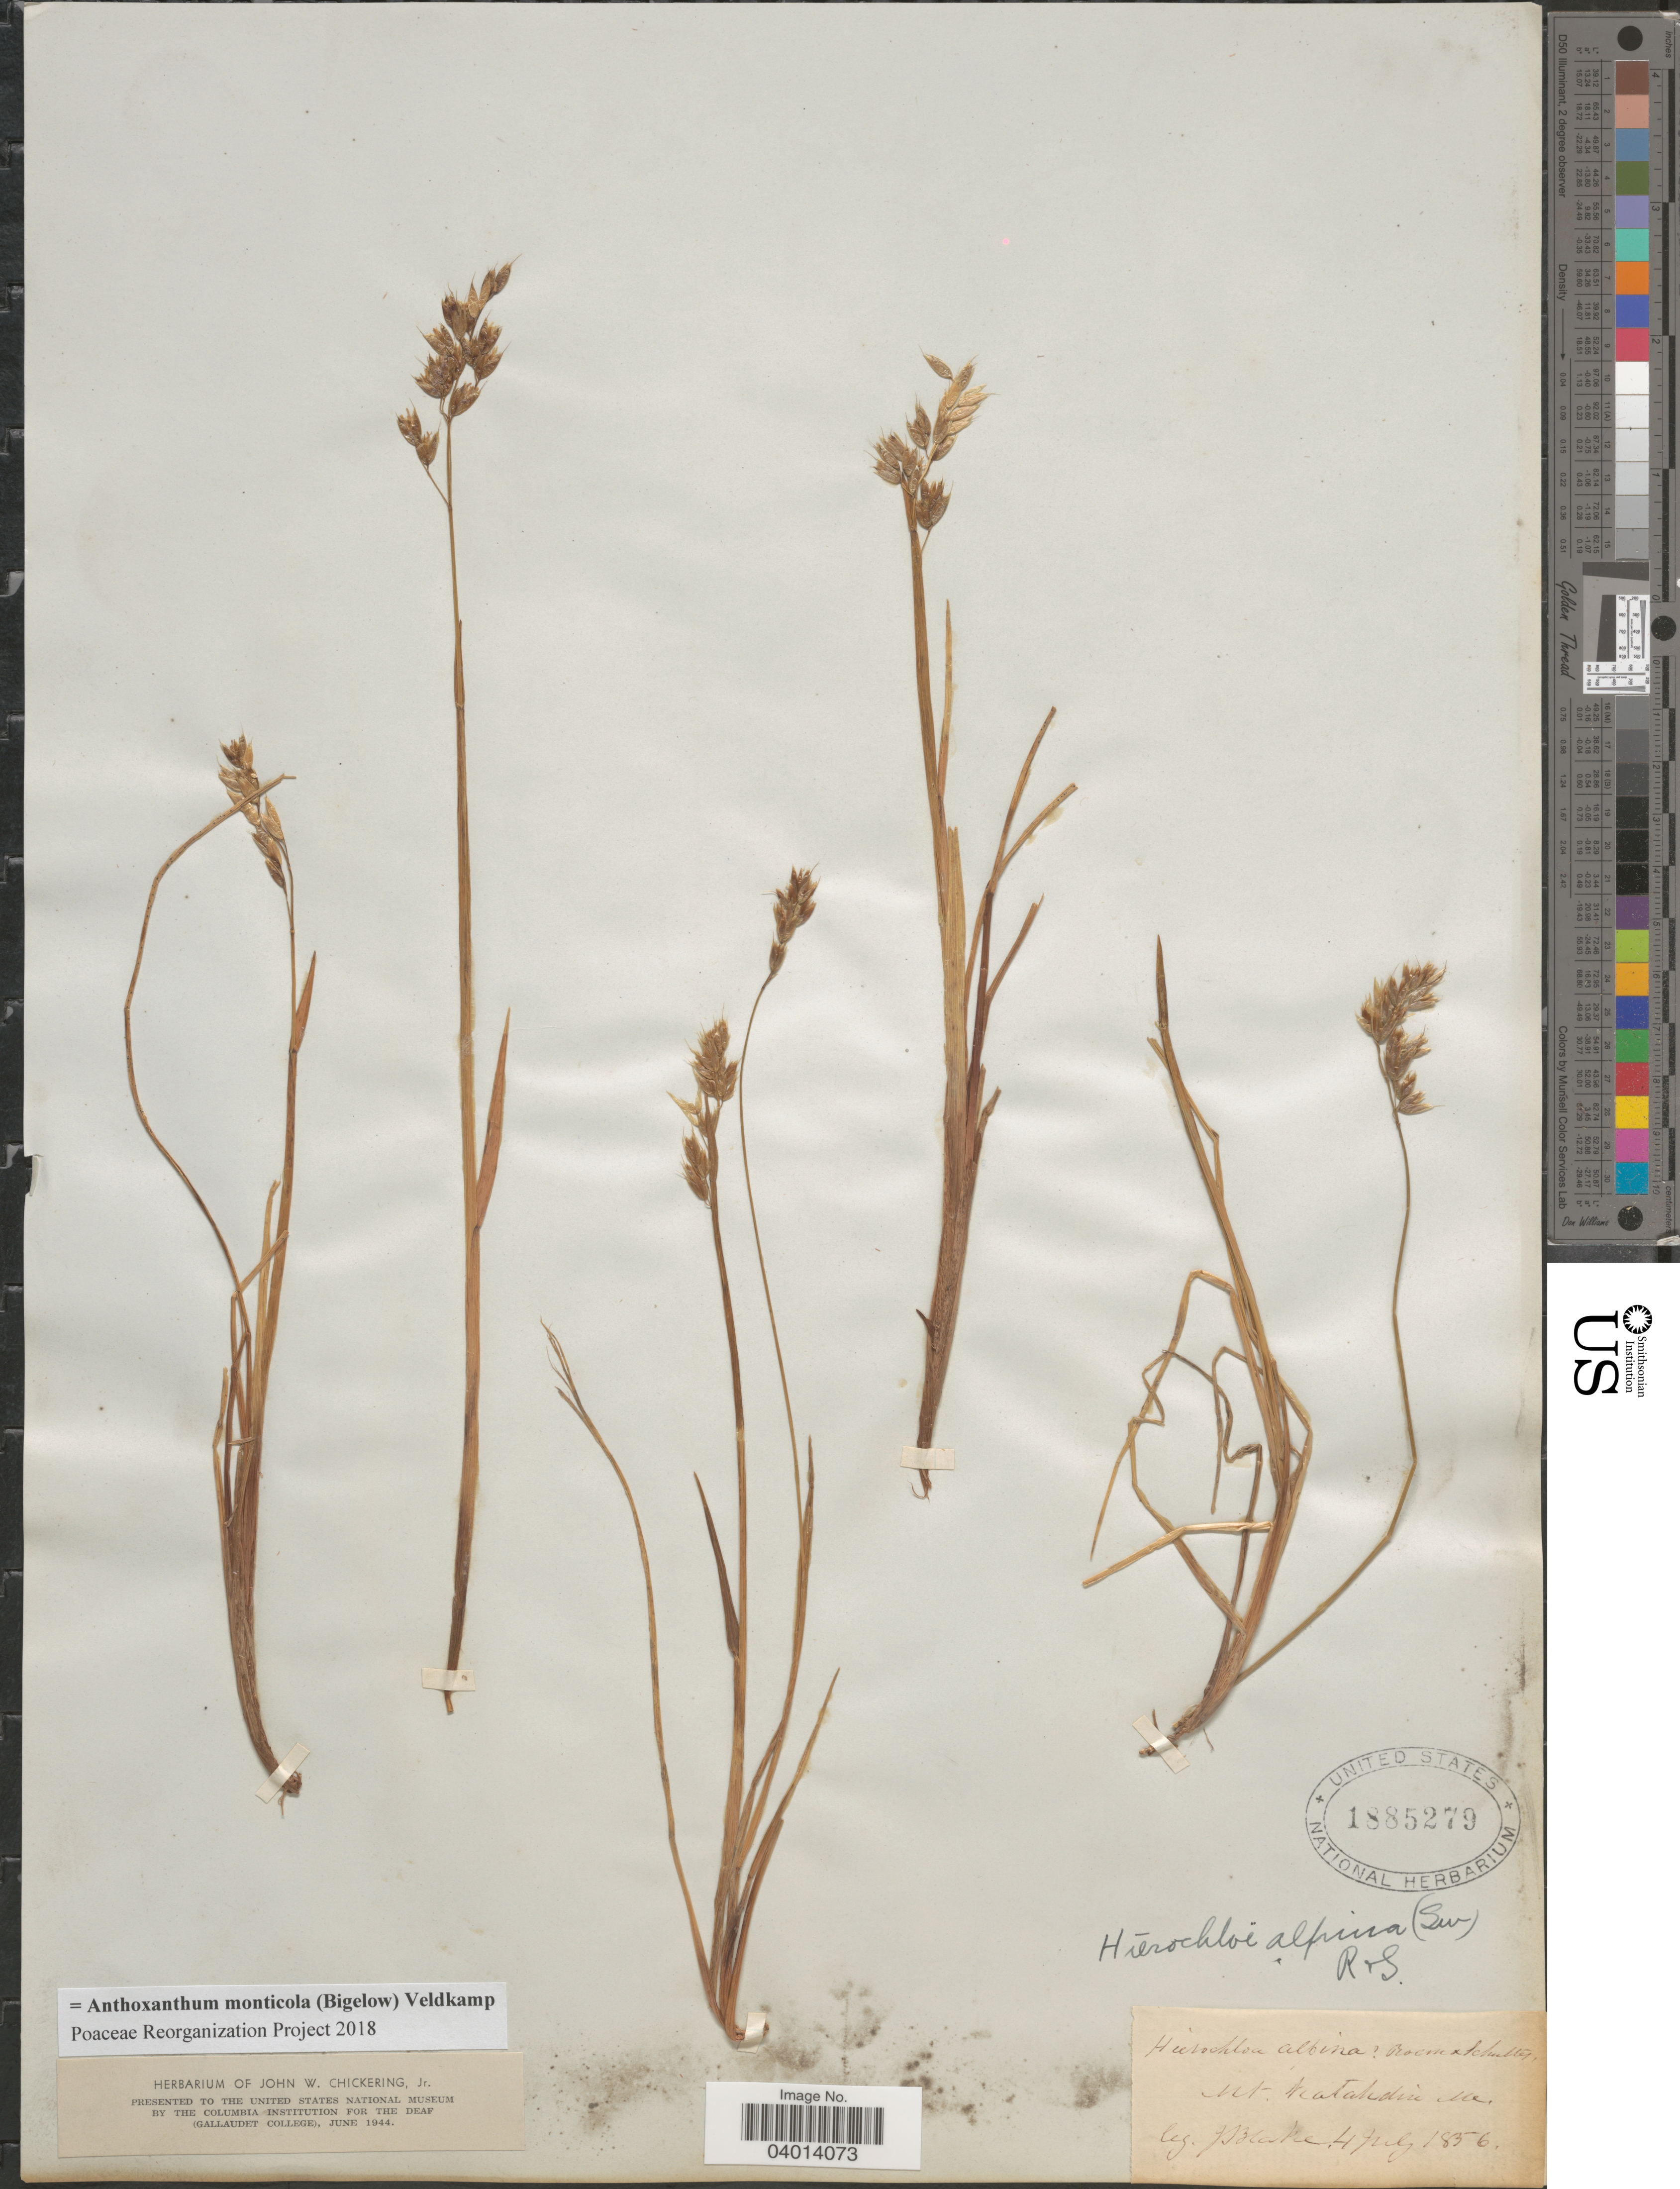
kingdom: Plantae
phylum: Tracheophyta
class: Liliopsida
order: Poales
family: Poaceae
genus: Anthoxanthum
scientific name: Anthoxanthum monticola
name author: (Bigelow) Veldkamp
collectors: J. B. Blake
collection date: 1856-07-04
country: United States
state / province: Maine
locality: Mt. Katahdin.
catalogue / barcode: US 1885279